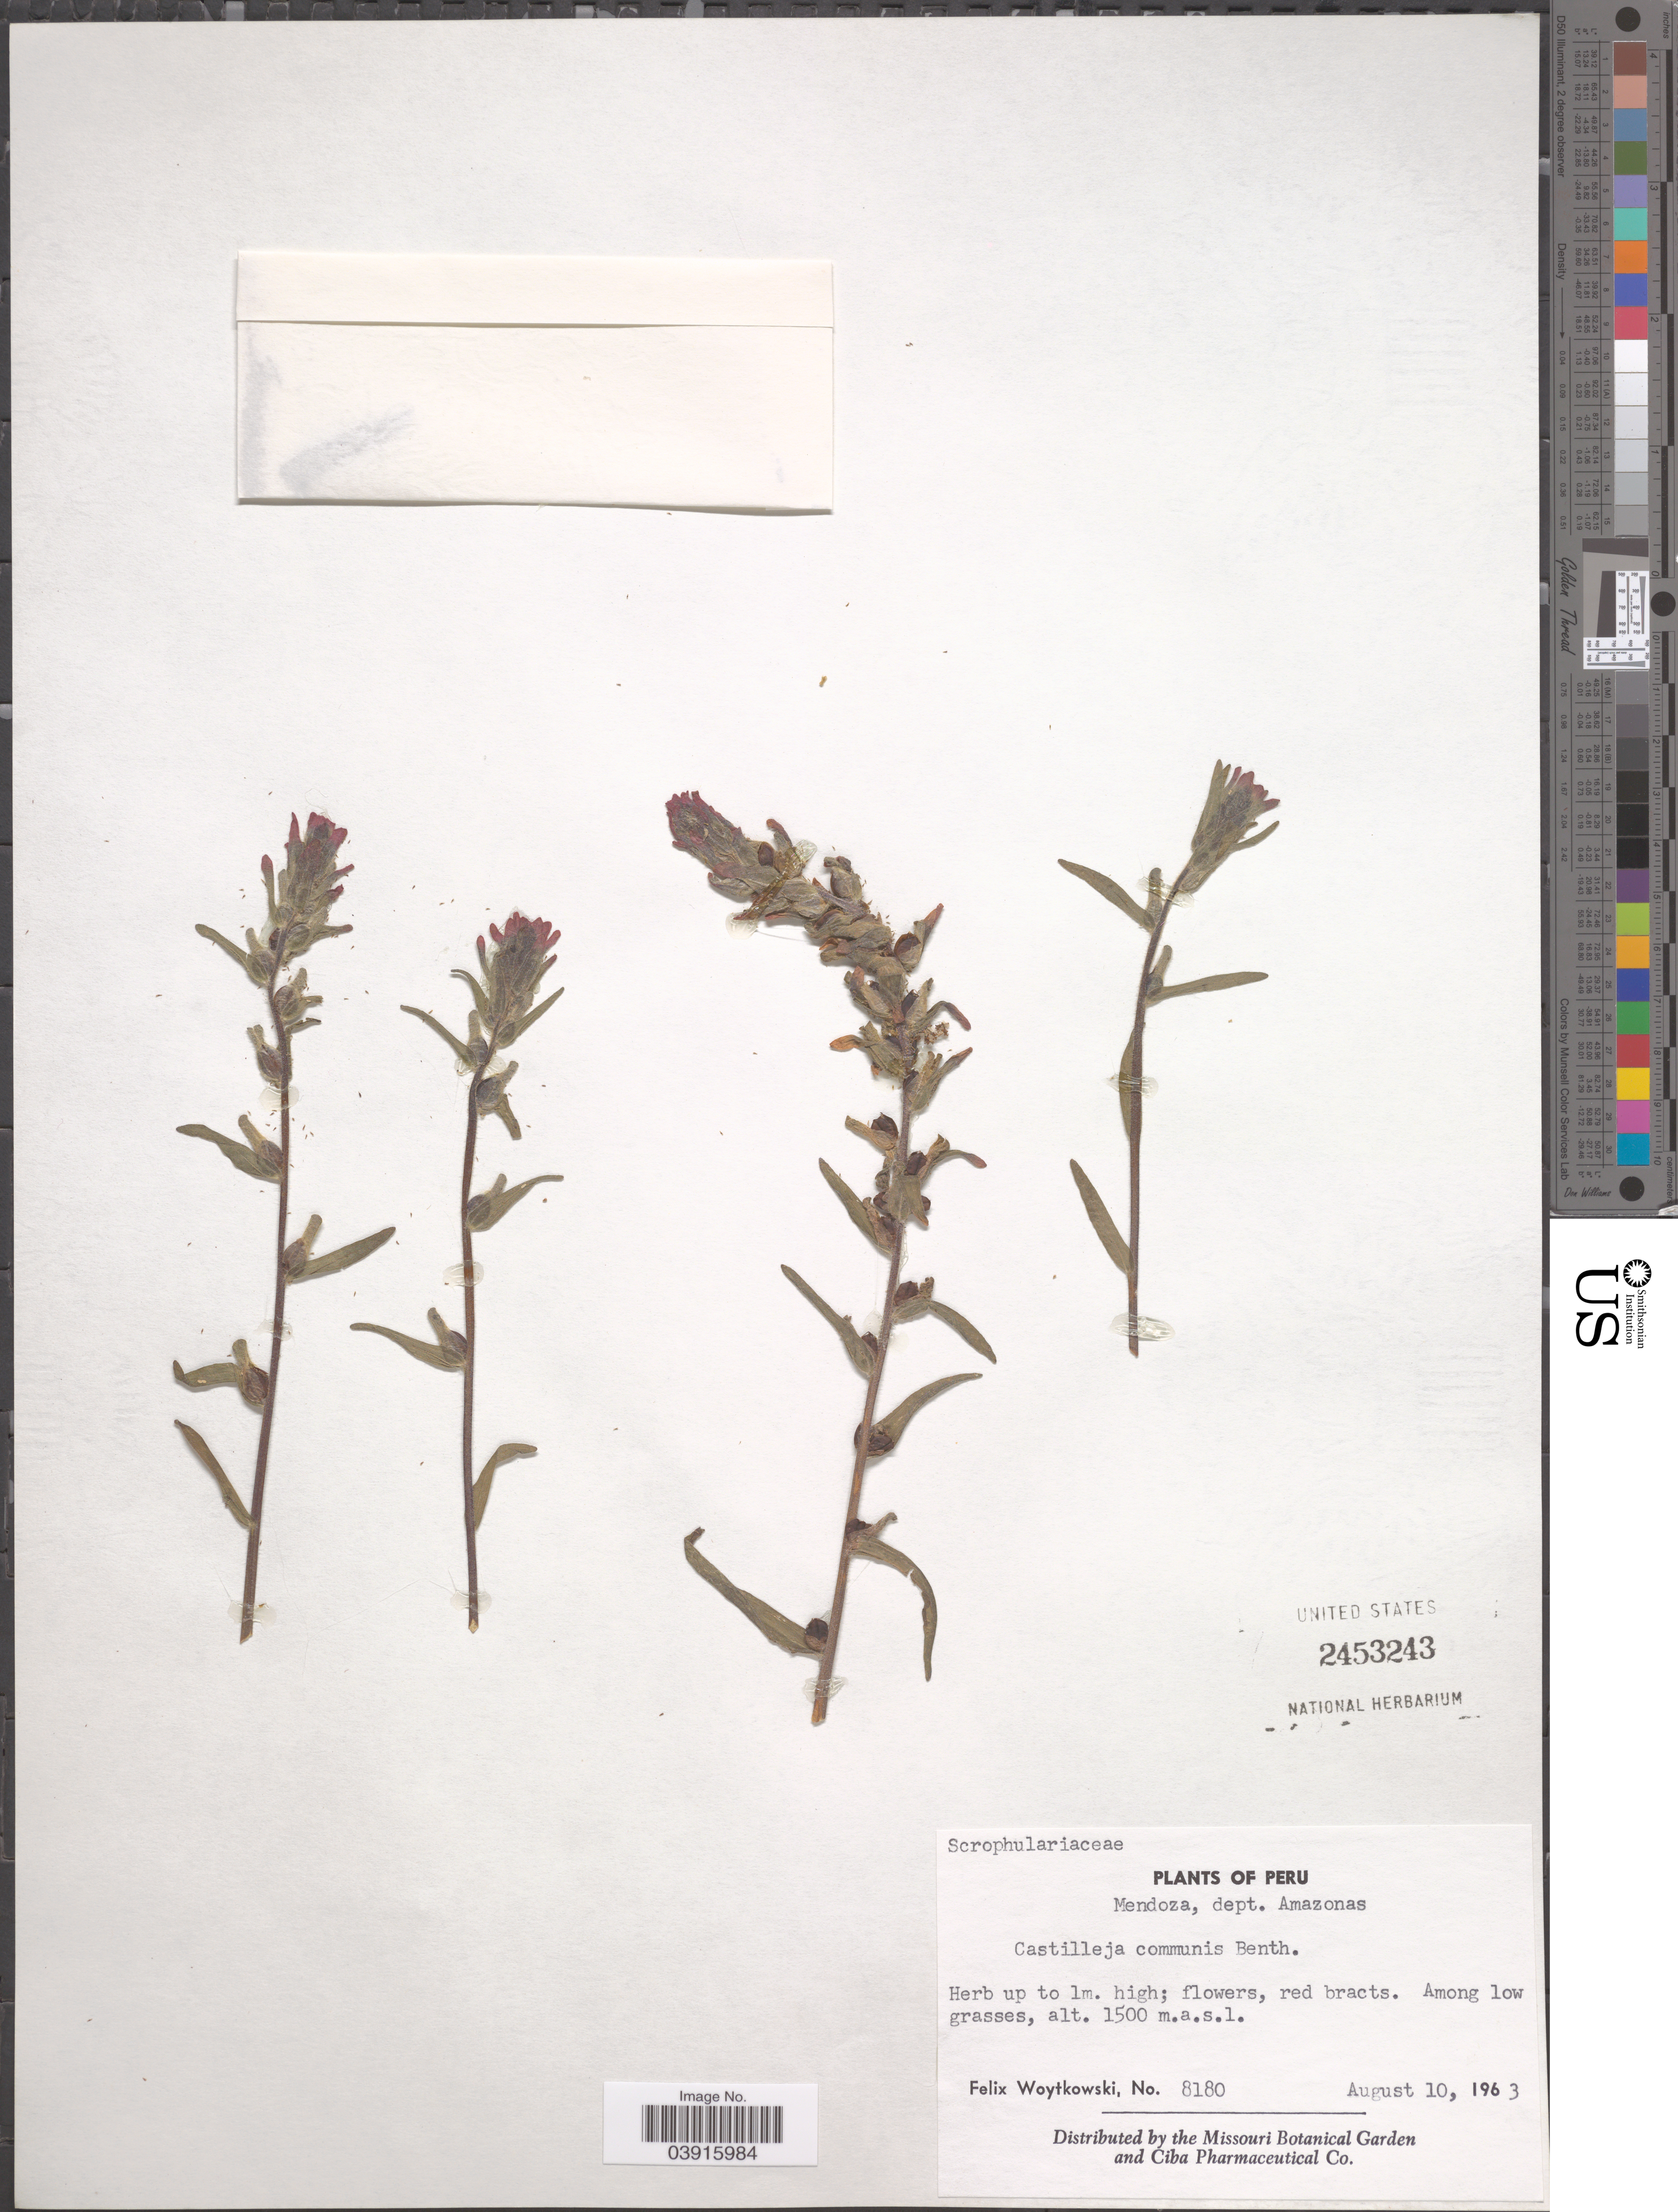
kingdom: Plantae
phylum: Tracheophyta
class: Magnoliopsida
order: Lamiales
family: Orobanchaceae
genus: Castilleja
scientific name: Castilleja communis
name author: Benth.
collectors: F. Woytkowski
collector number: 8180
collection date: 1963-08-10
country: Peru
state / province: Amazonas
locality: Mendoza, dept. Amazonas.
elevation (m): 1500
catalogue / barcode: US 2453243